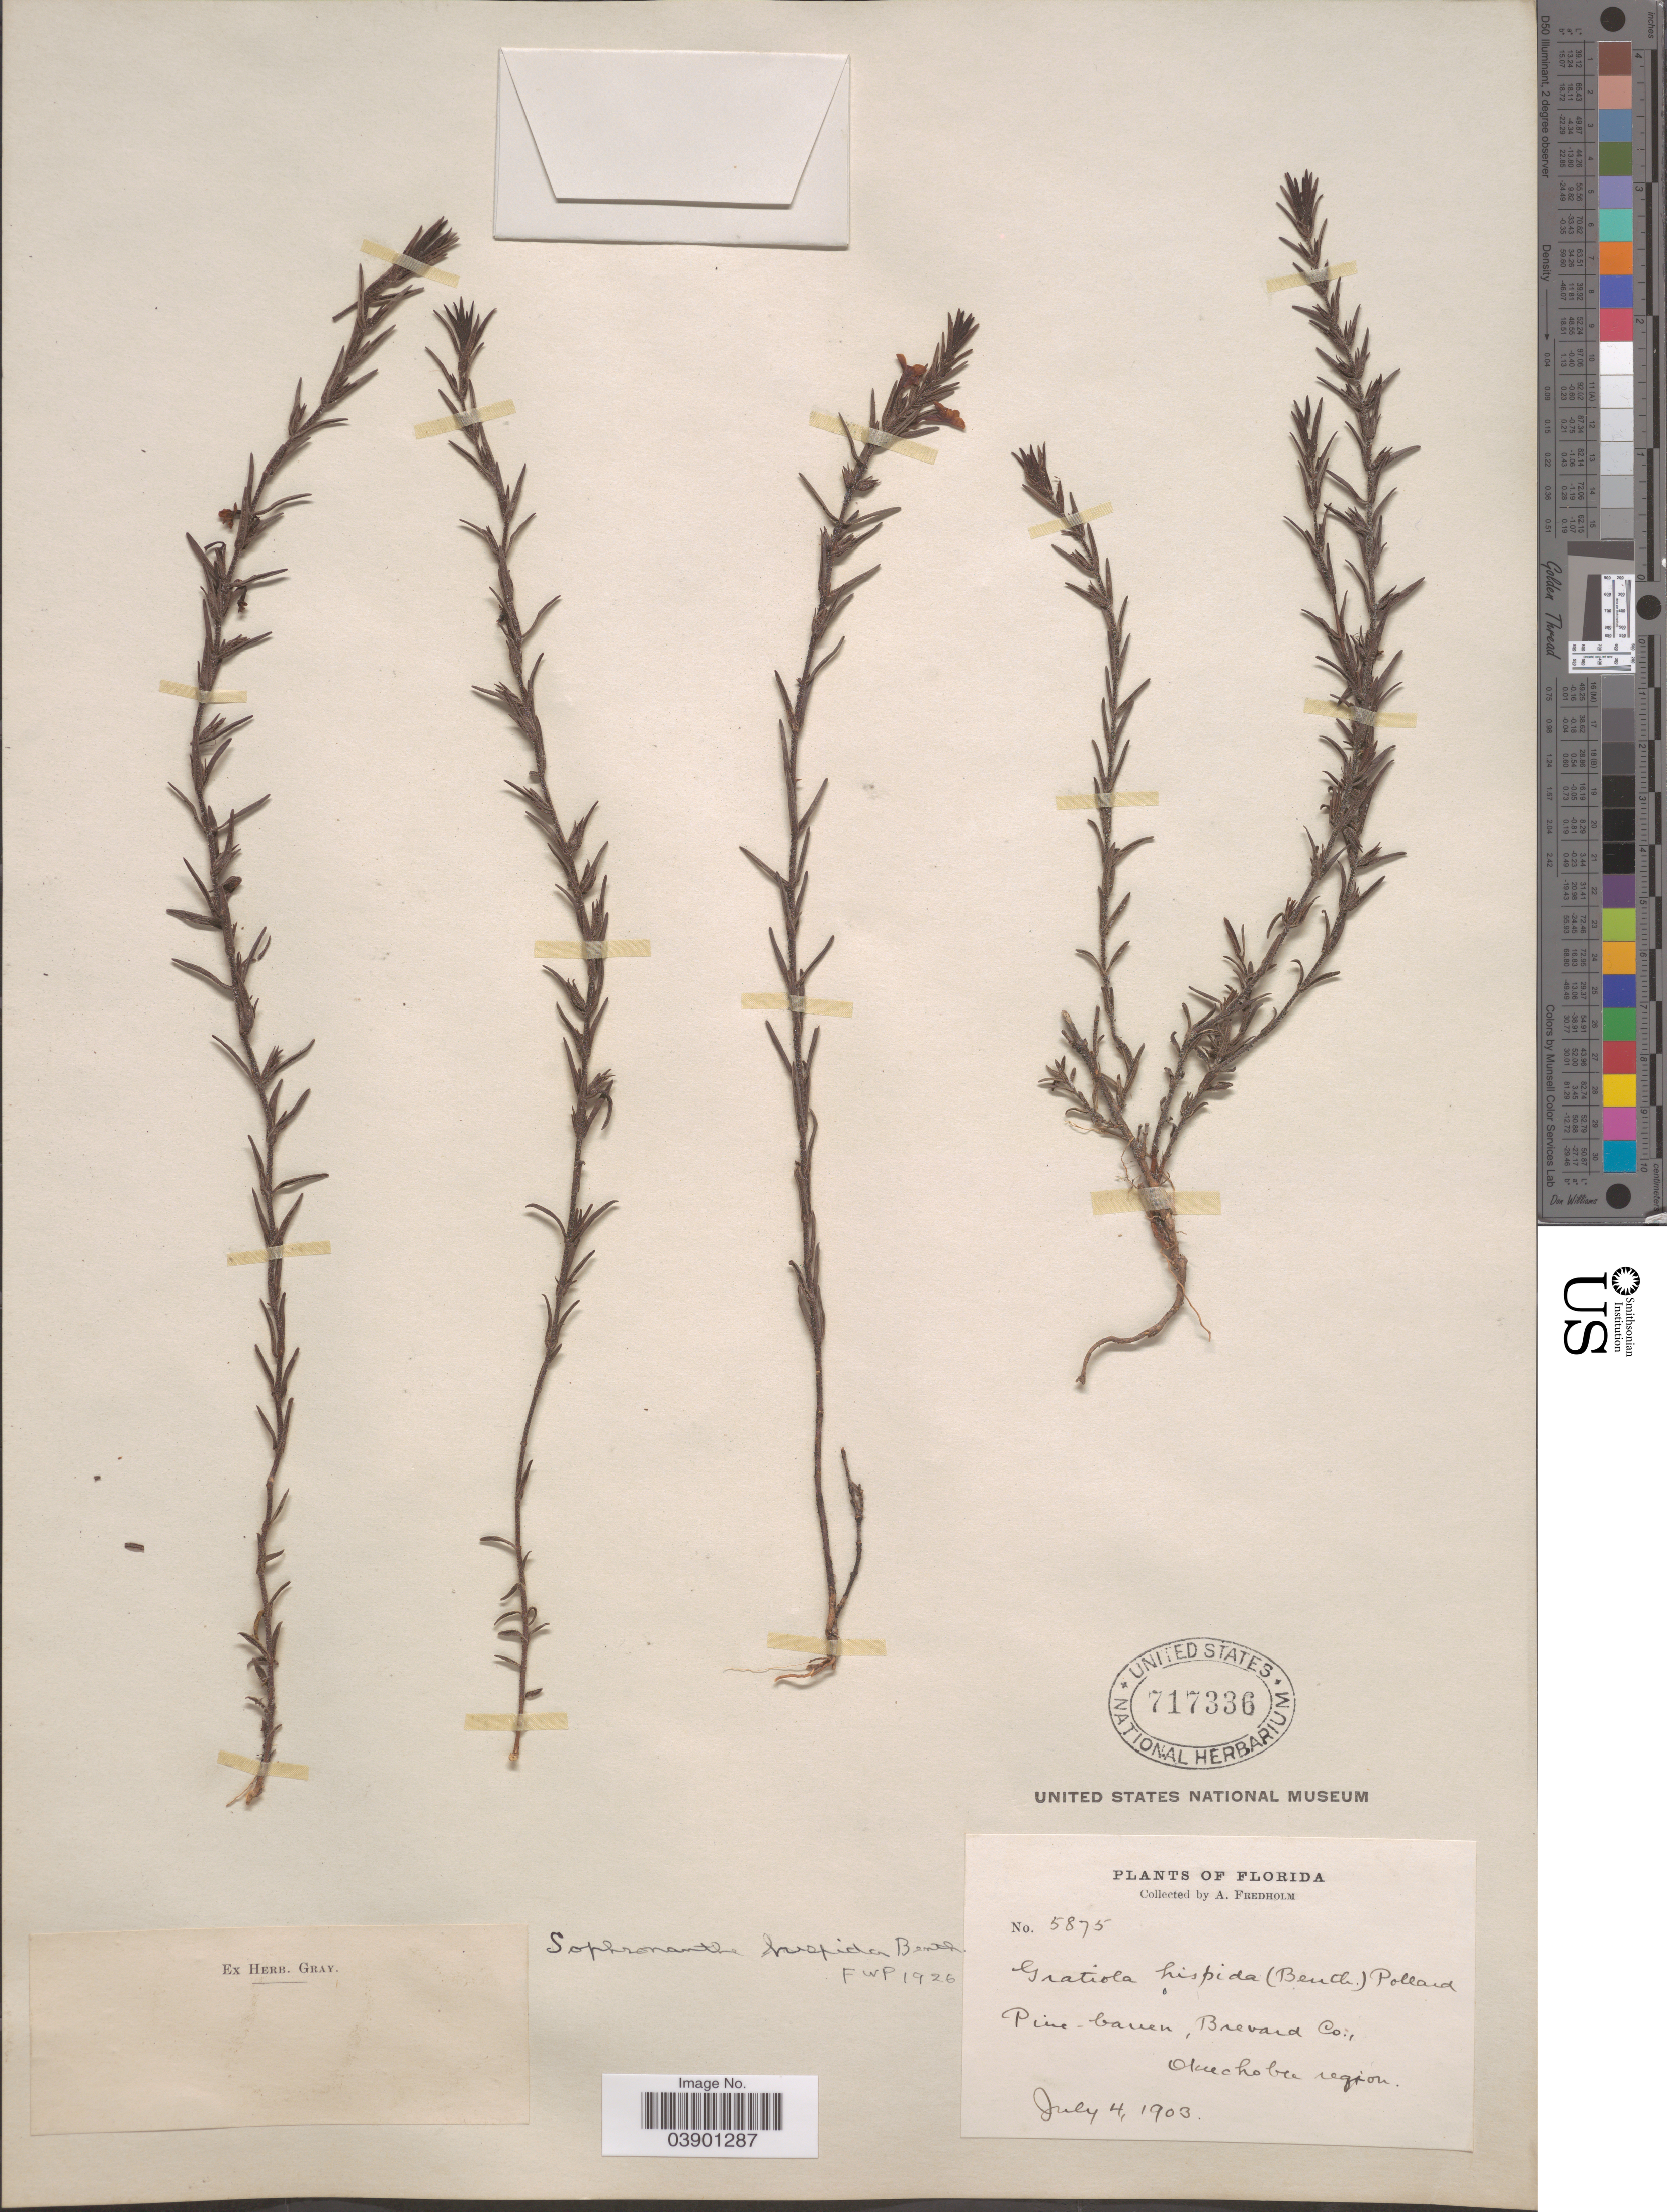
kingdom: Plantae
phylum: Tracheophyta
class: Magnoliopsida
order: Lamiales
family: Plantaginaceae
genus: Sophronanthe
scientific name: Sophronanthe hispida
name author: Benth. ex Lindl.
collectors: A. Fredholm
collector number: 5875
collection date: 1903-07-04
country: United States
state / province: Florida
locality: Brevard Co, Okeechobee region.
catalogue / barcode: US 717336